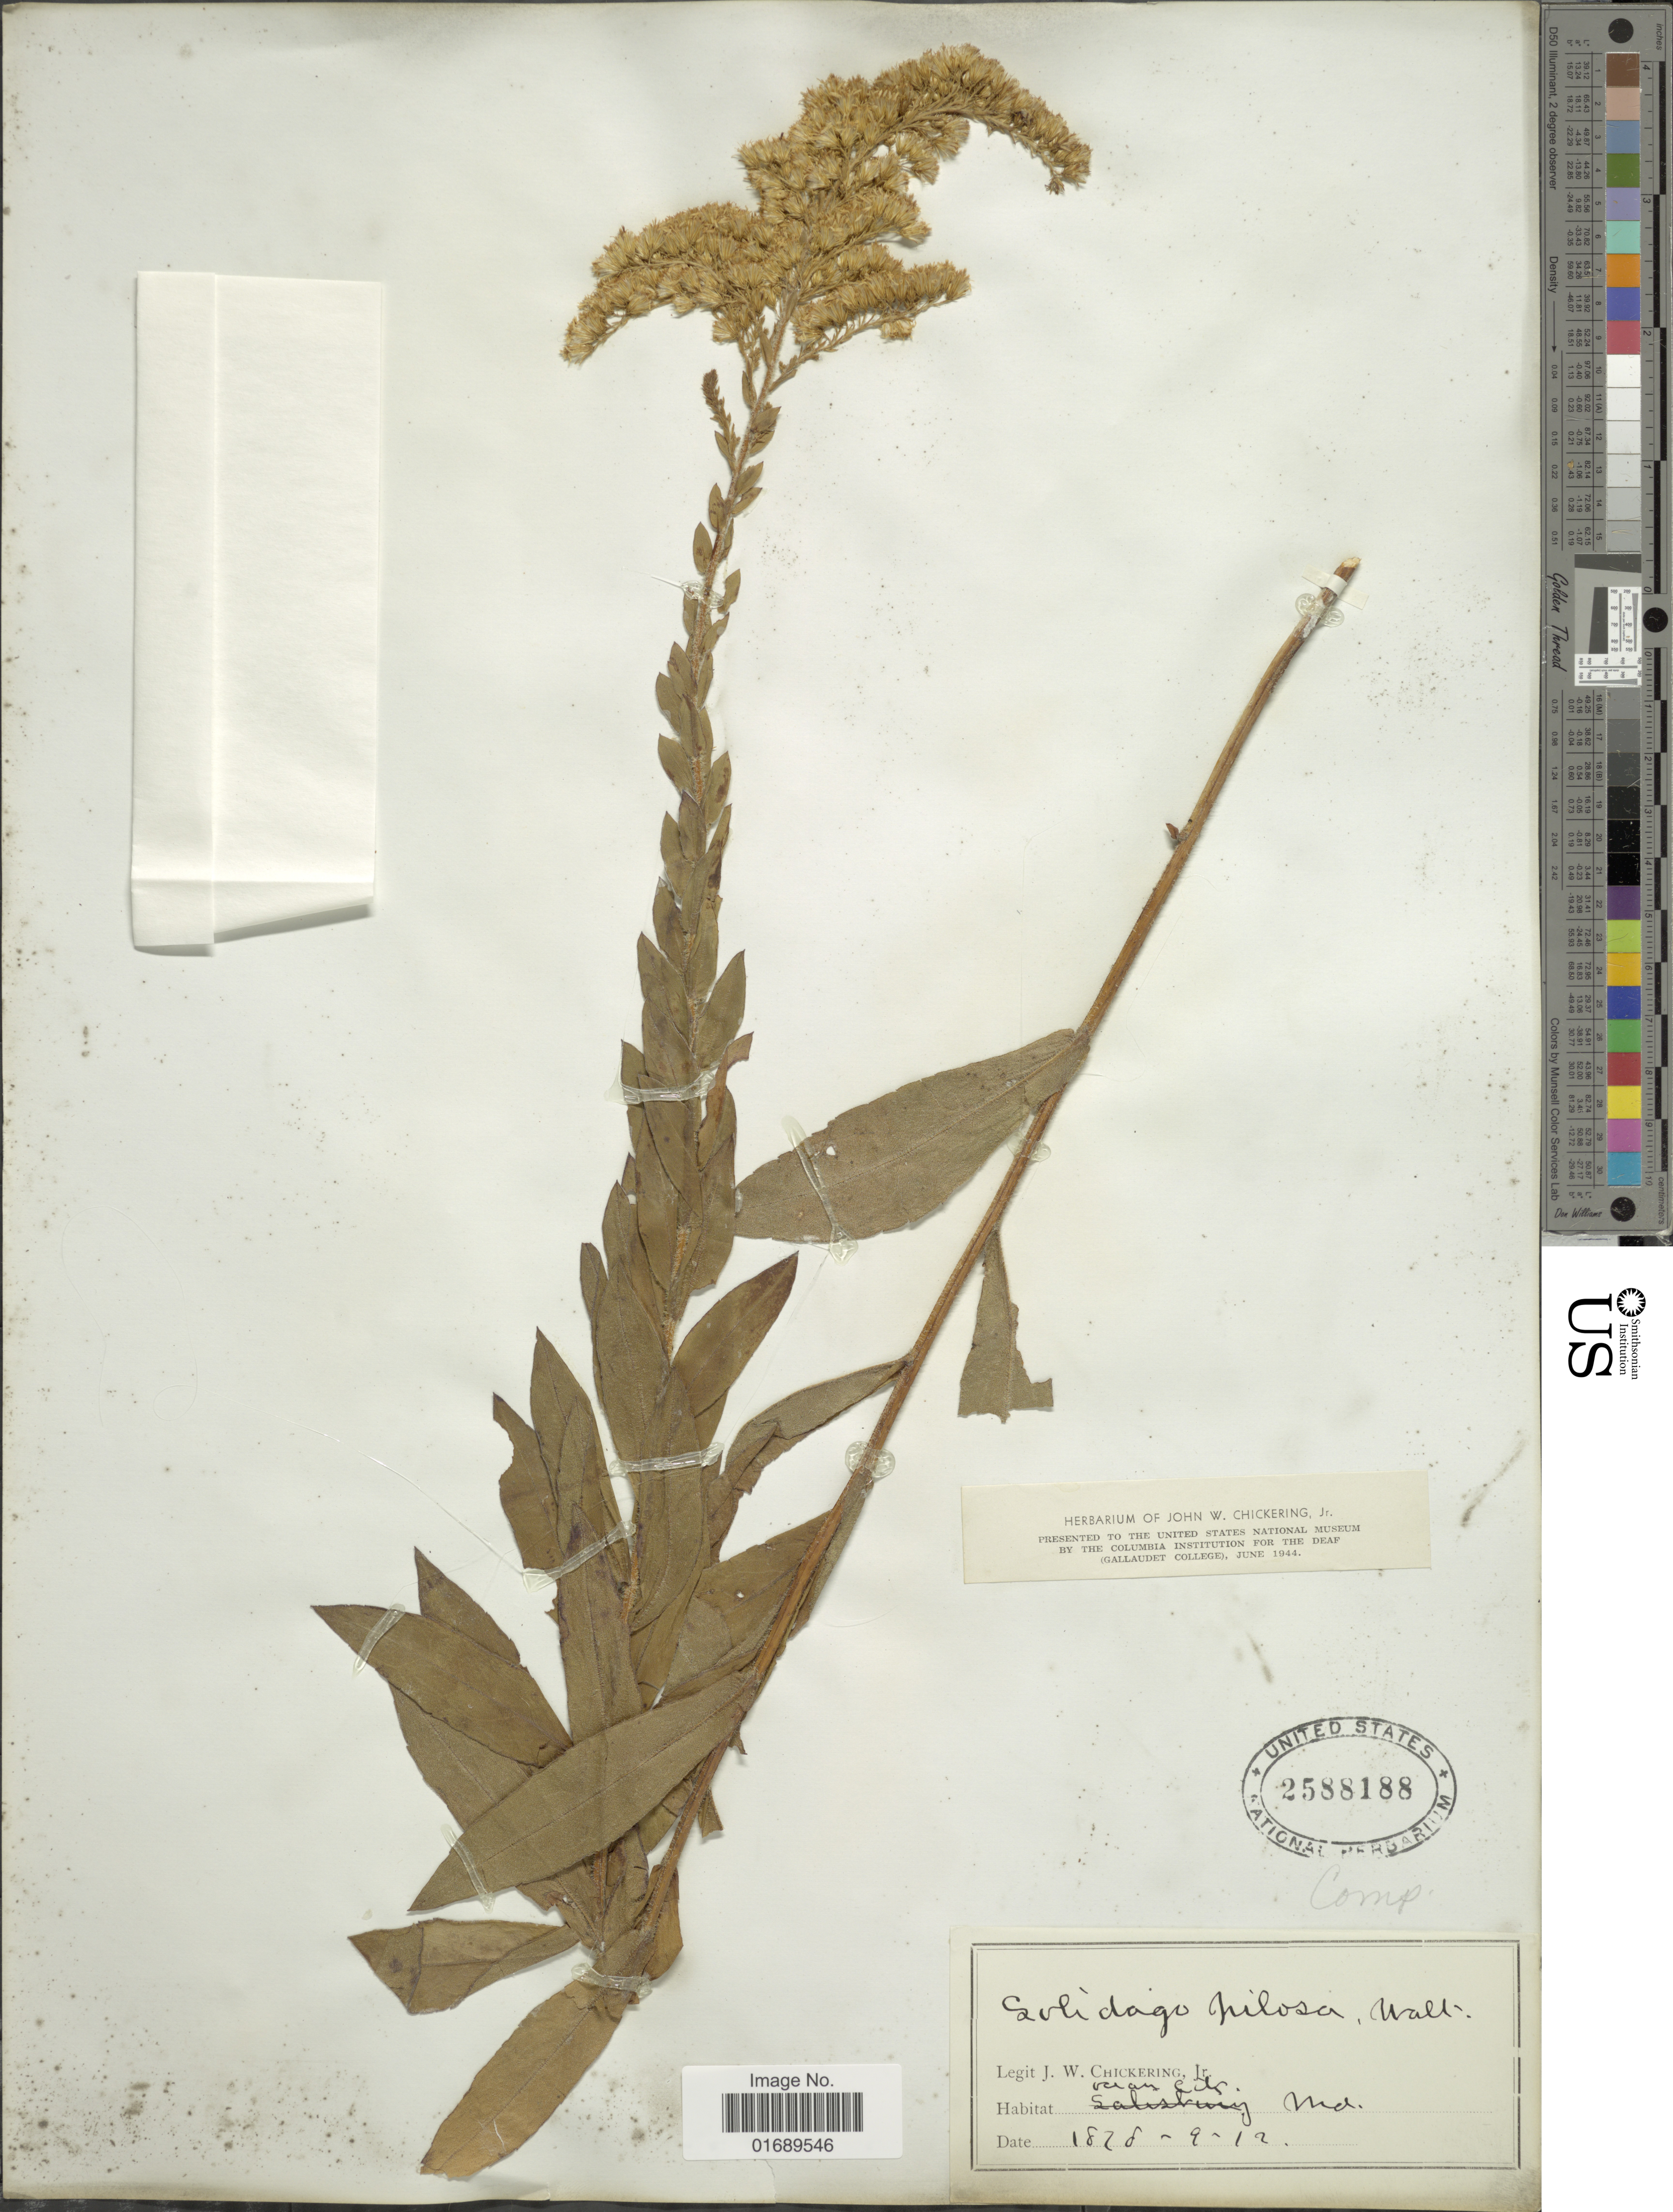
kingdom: Plantae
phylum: Tracheophyta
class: Magnoliopsida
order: Asterales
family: Asteraceae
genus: Solidago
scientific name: Solidago pilosa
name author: Mill.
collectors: J. W. Chickering Jr.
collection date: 1828-09-12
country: United States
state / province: Maryland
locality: Ocean City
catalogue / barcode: US 2588188